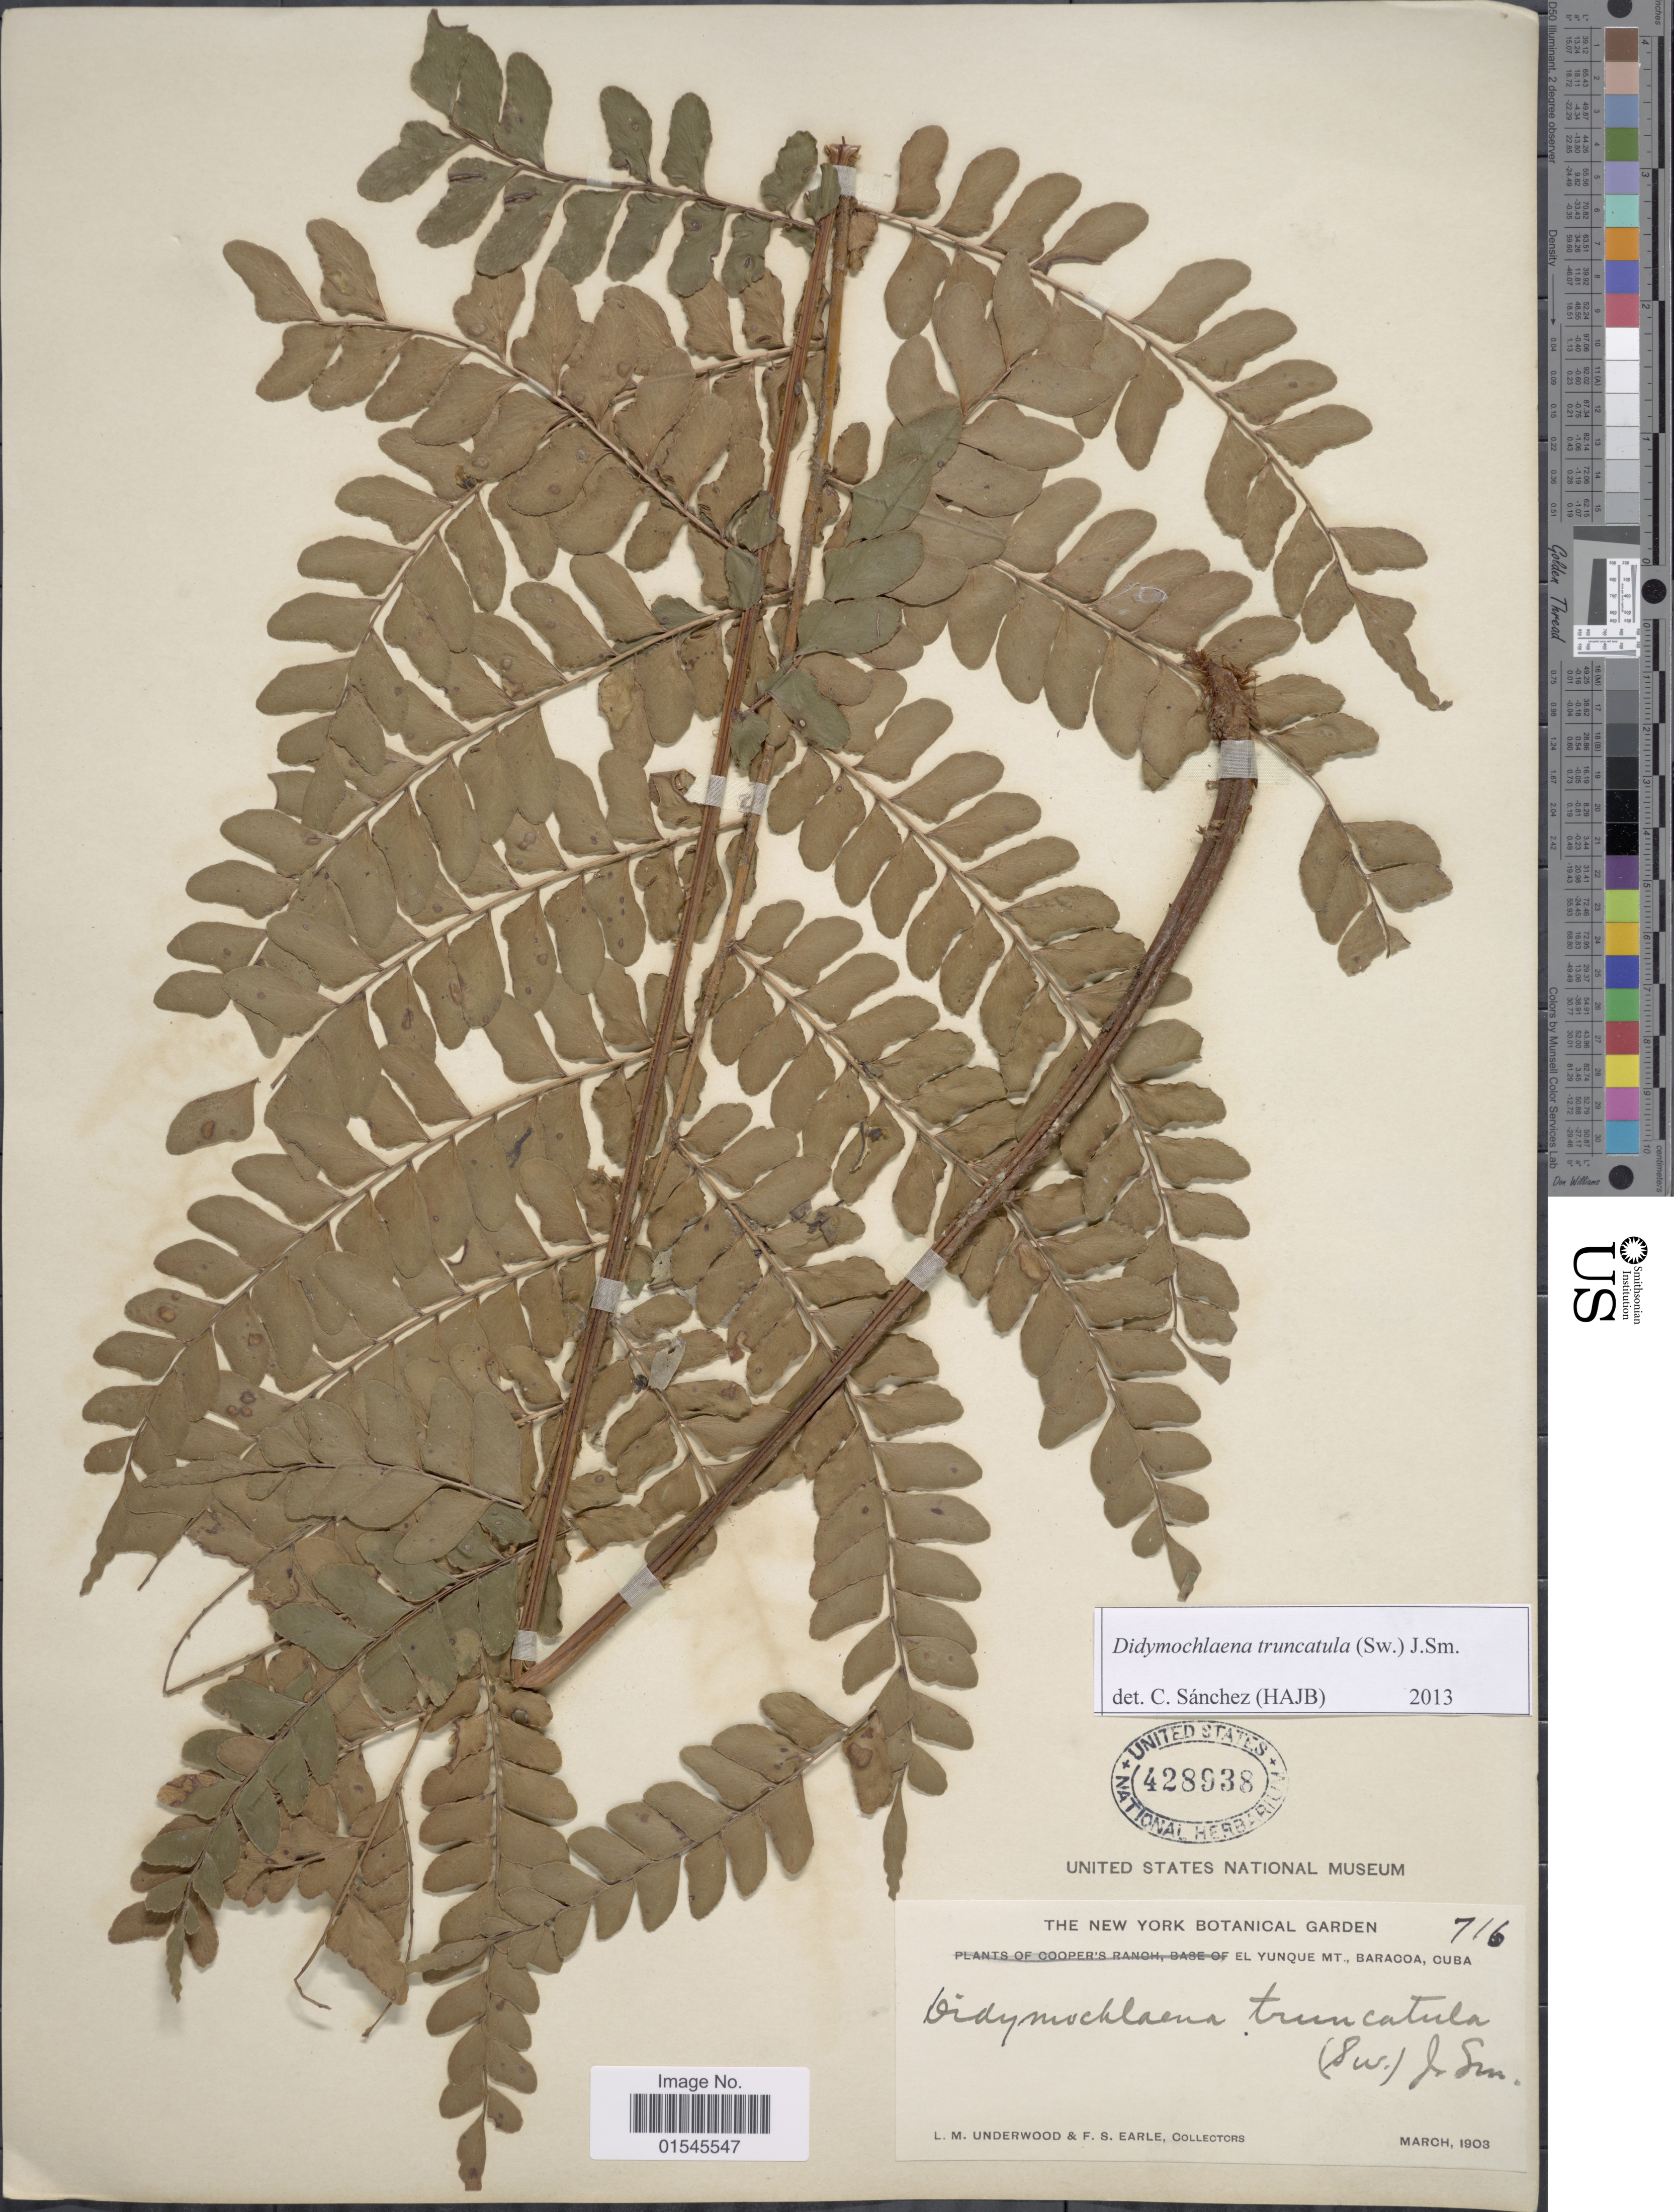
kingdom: Plantae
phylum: Tracheophyta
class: Polypodiopsida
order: Polypodiales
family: Didymochlaenaceae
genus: Didymochlaena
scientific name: Didymochlaena truncatula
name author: (Sw.) J. Sm.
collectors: L. M. Underwood & F. S. Earle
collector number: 716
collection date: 1903-03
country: Cuba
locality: El Yunque Mt., Baracoa, Cuba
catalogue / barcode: US 428938